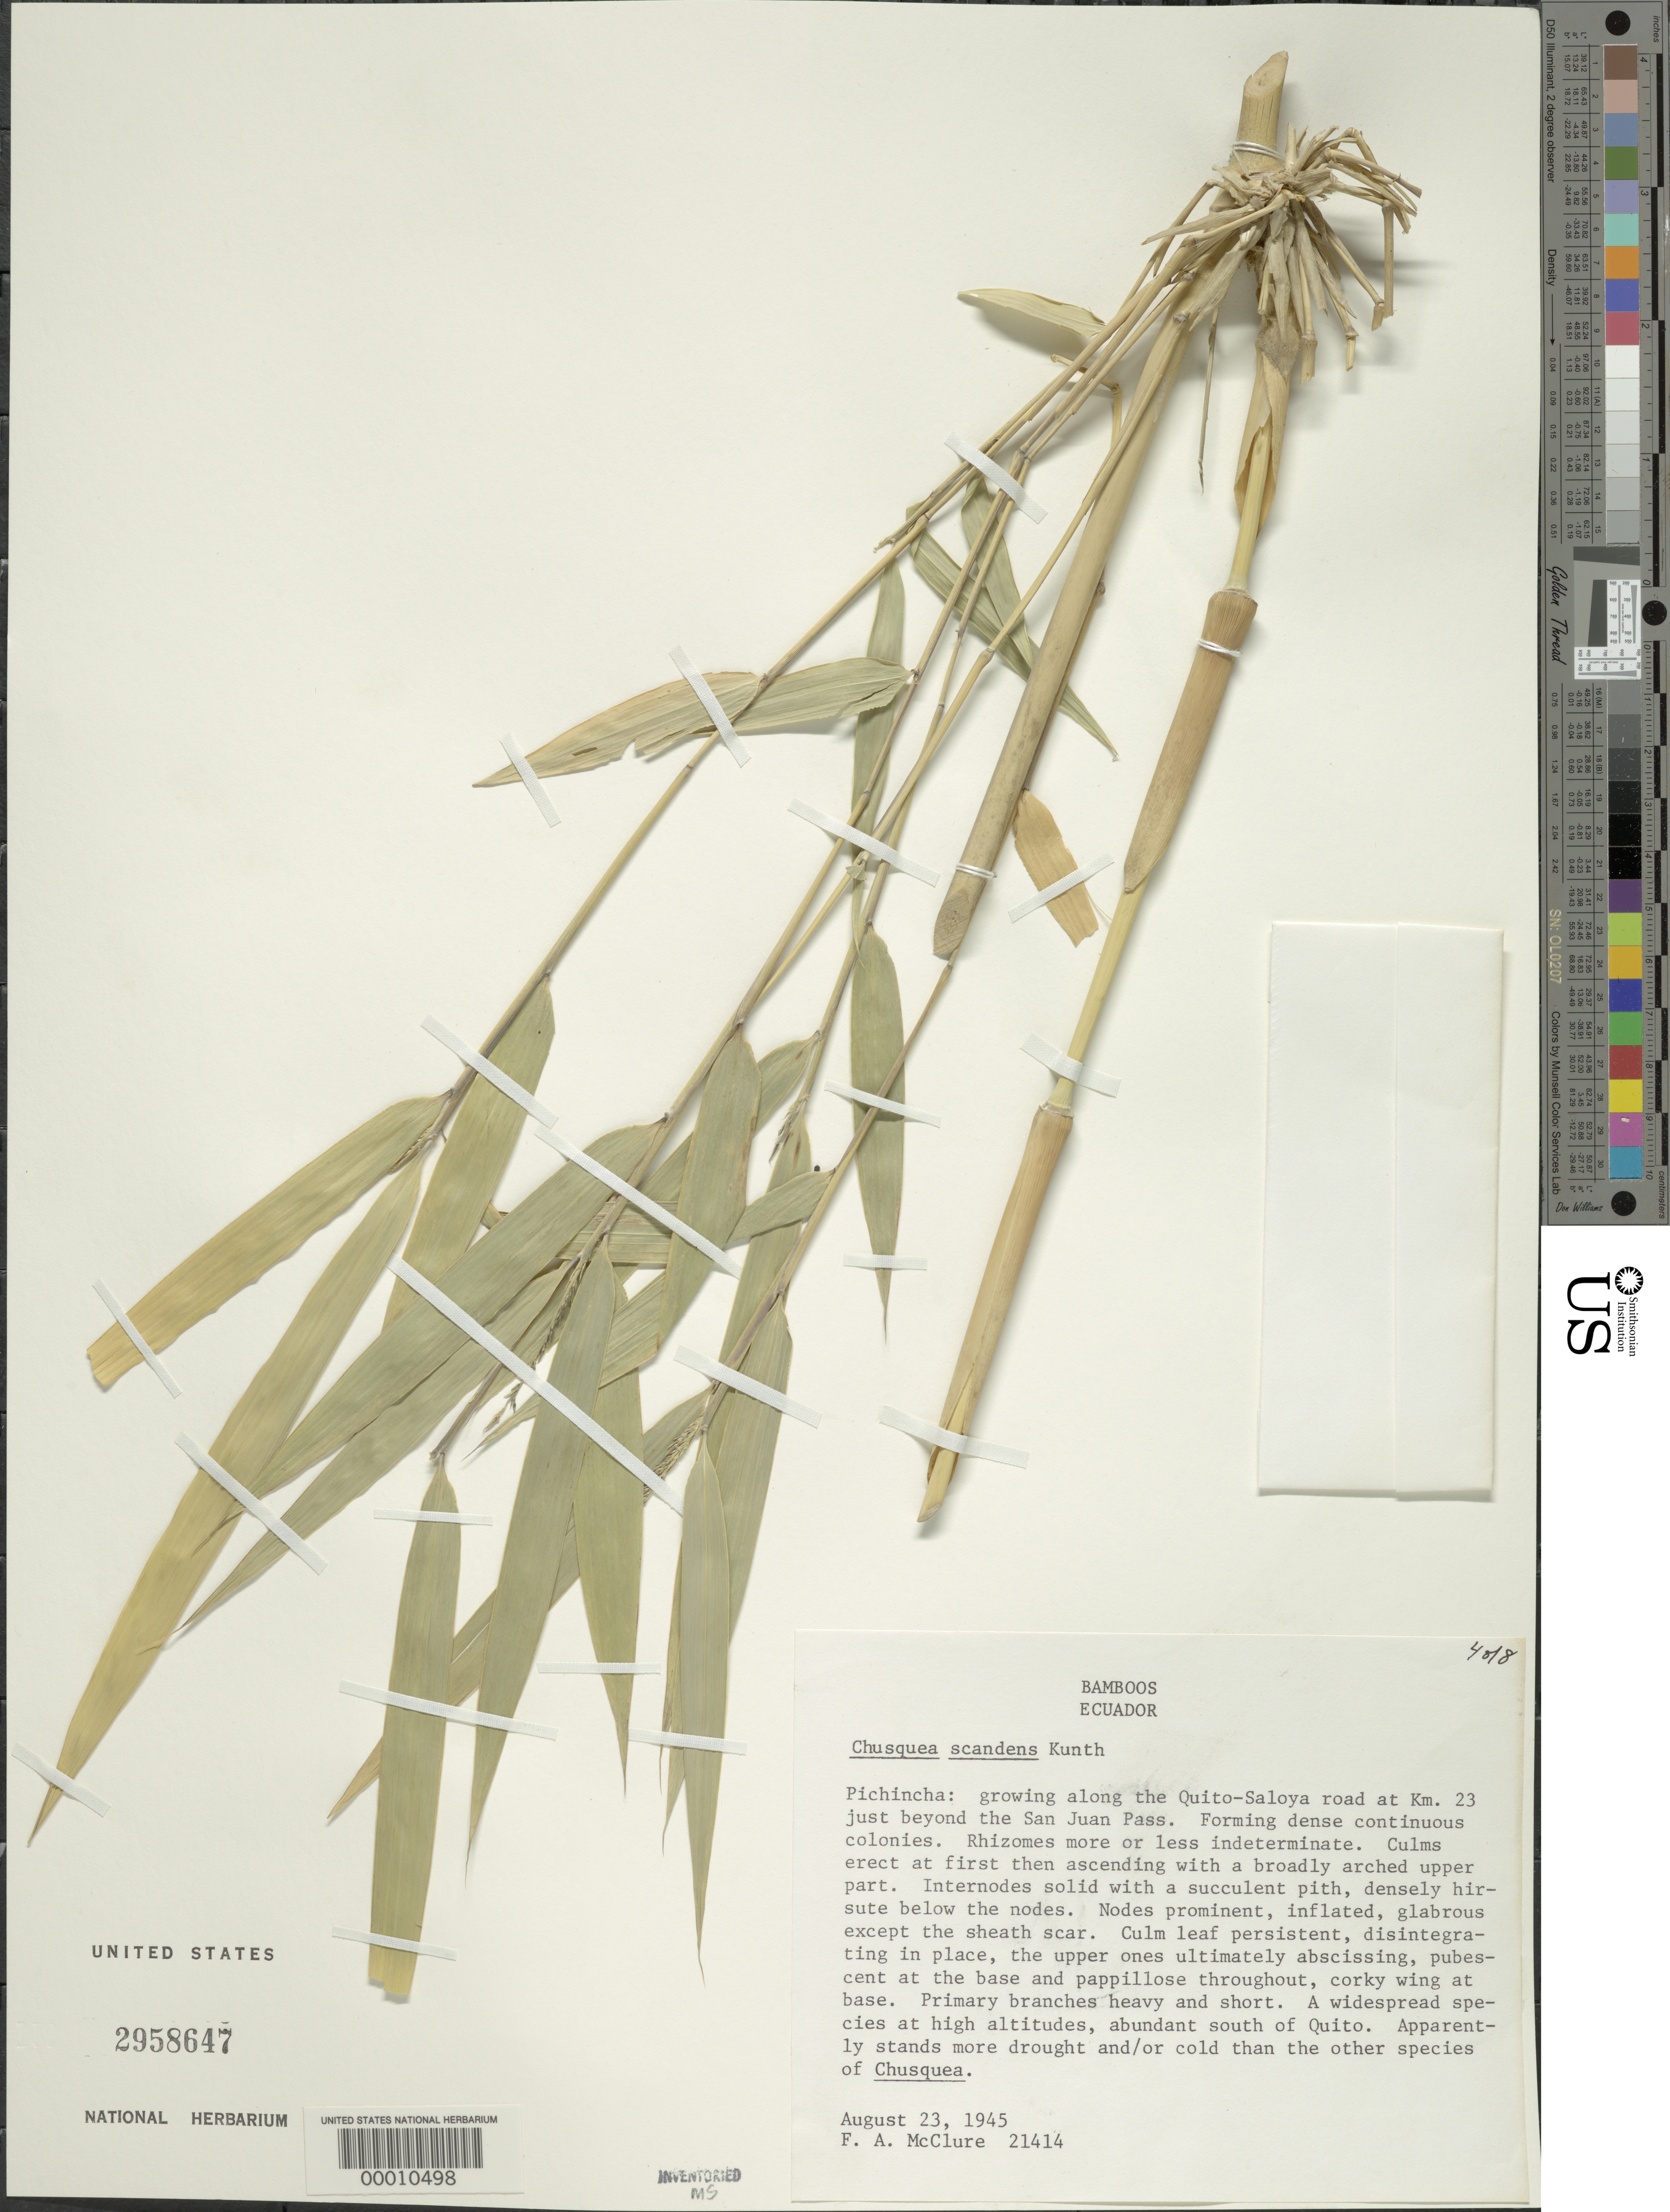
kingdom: Plantae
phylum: Tracheophyta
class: Liliopsida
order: Poales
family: Poaceae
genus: Chusquea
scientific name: Chusquea scandens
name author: Kunth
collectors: F. A. McClure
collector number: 21414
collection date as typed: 23 Aug 1945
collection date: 1945-08-23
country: Ecuador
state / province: Pichincha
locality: Quito, saloya, San Juan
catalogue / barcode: US 2958647